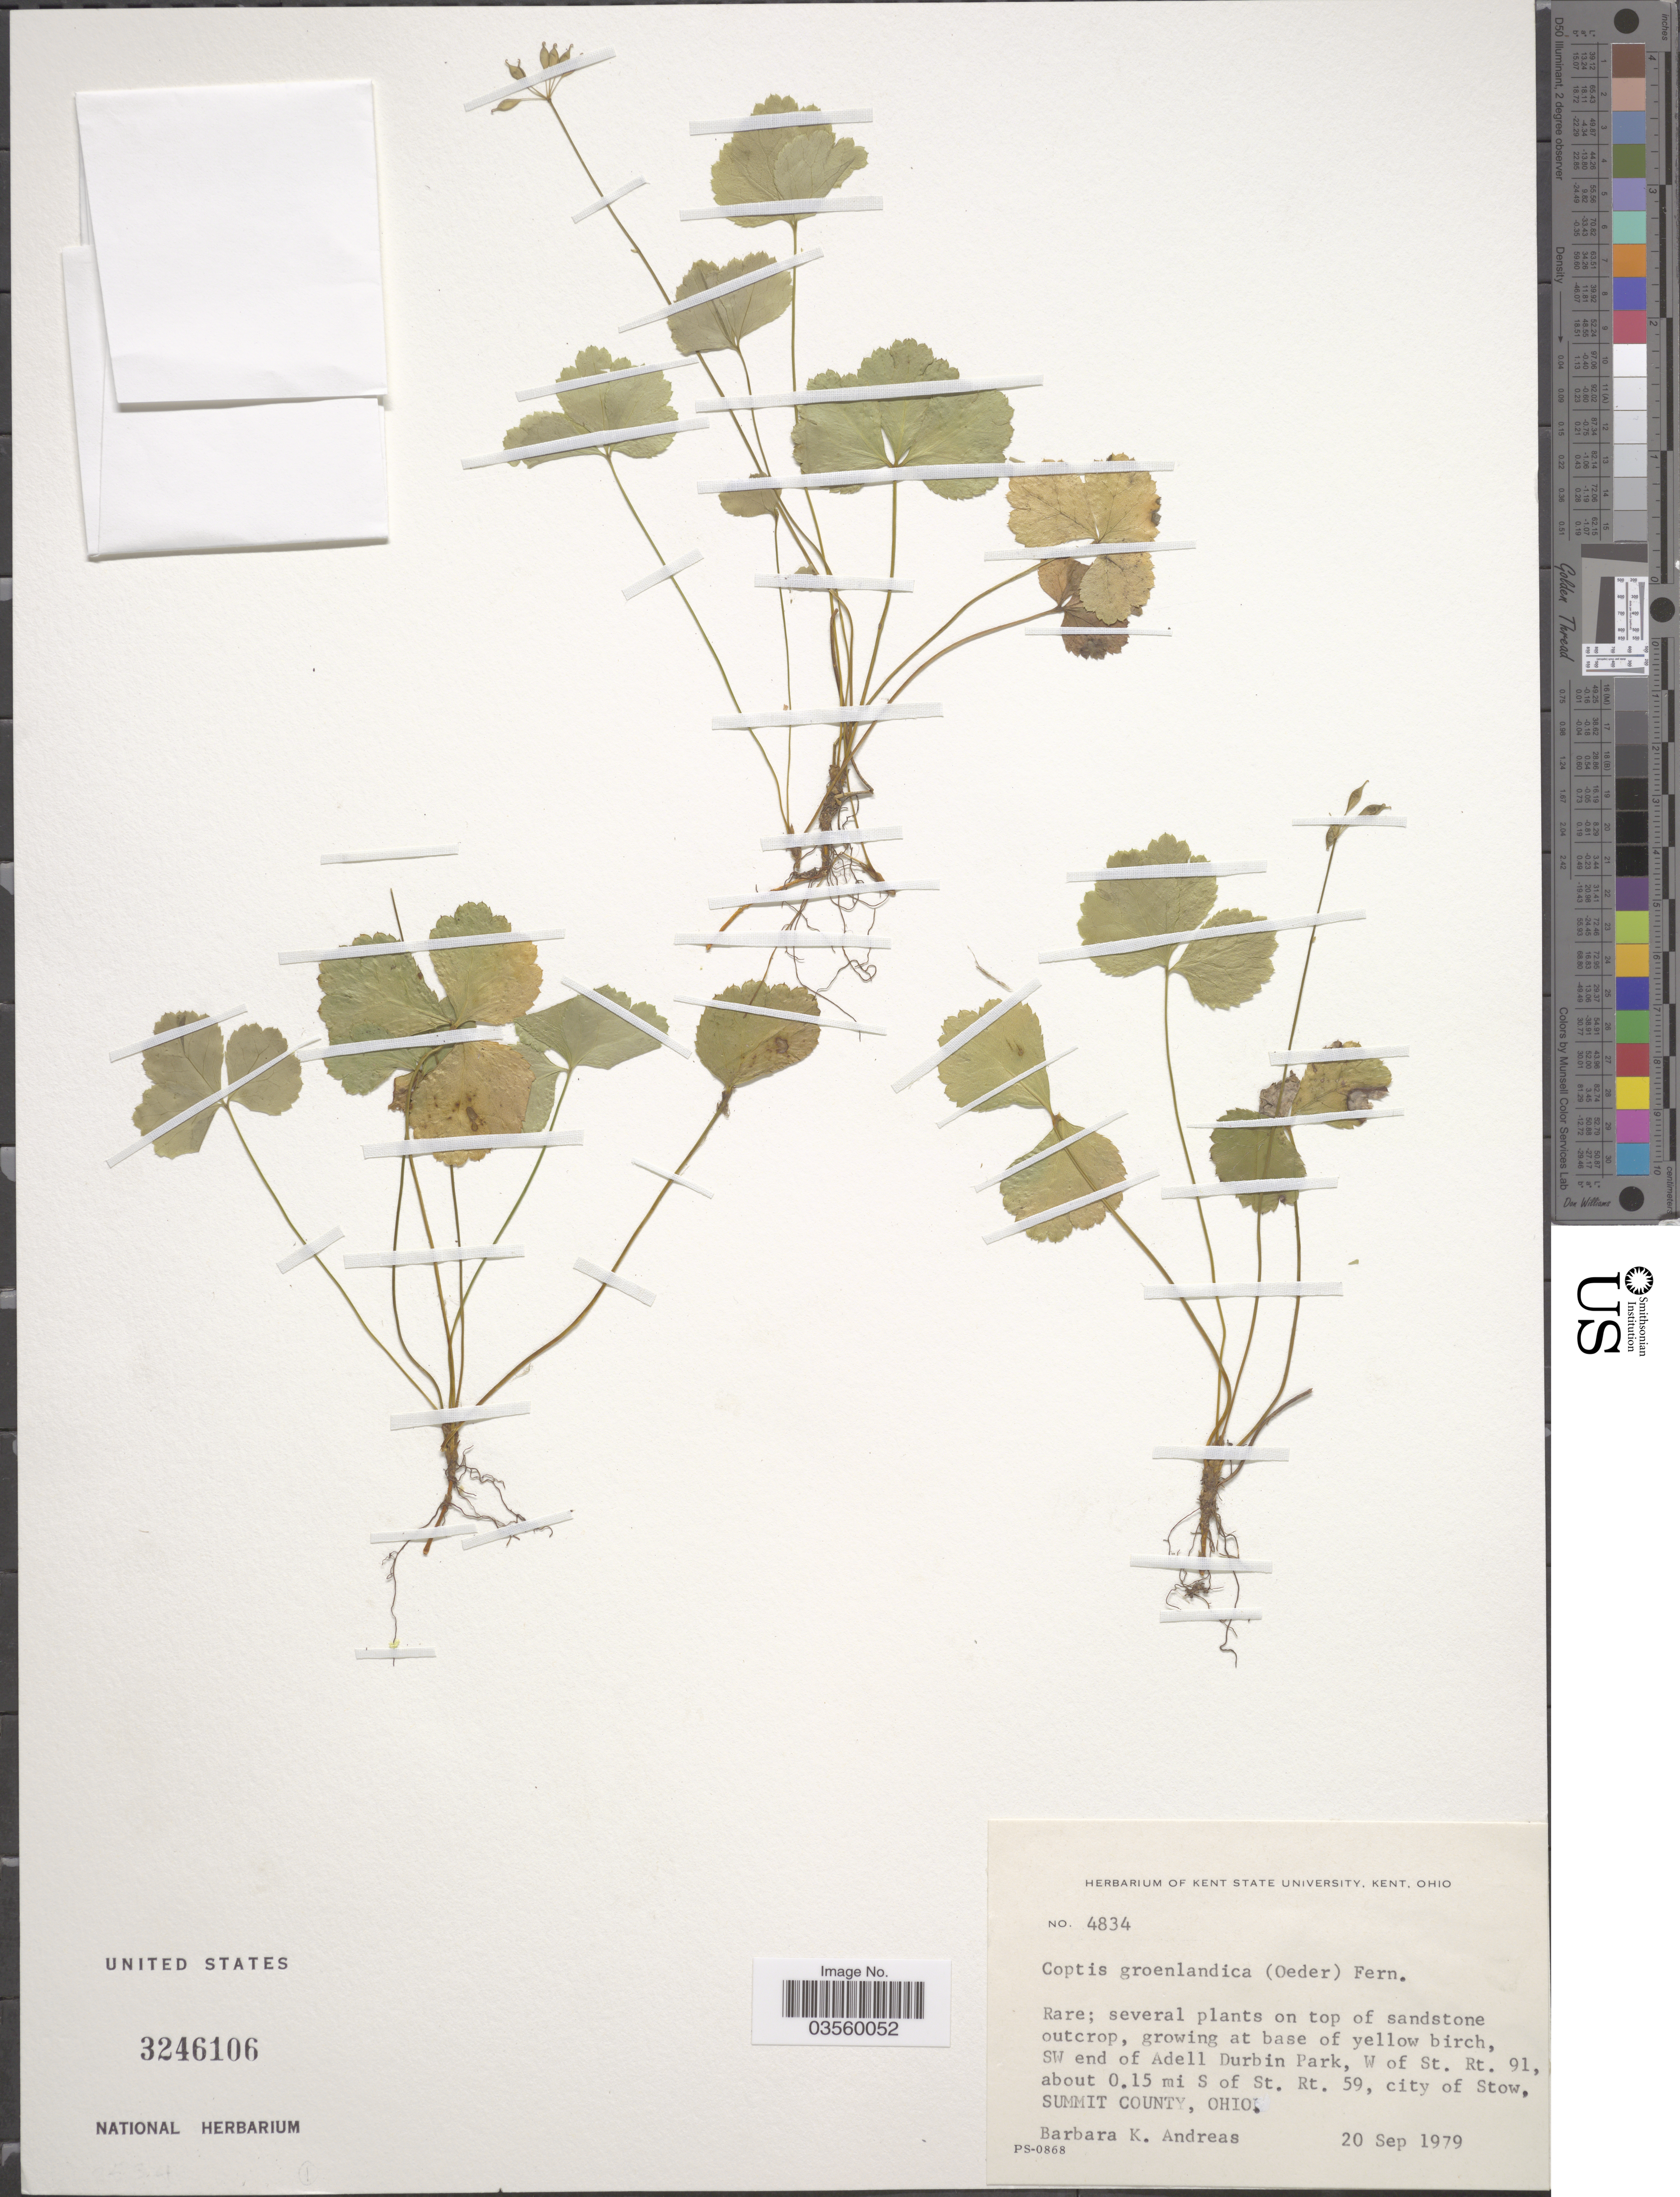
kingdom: Plantae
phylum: Tracheophyta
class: Magnoliopsida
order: Ranunculales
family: Ranunculaceae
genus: Coptis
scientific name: Coptis trifolia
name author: (L.) Salisb.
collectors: B. A. Andreas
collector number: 4834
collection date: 1979-09-20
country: United States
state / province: Ohio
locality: SW end of Adell Durbin Park, W of St. Rt. 91, about 0.15 mi S of St. Rt. 59, city of Stow, Summit County.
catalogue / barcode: US 3246106